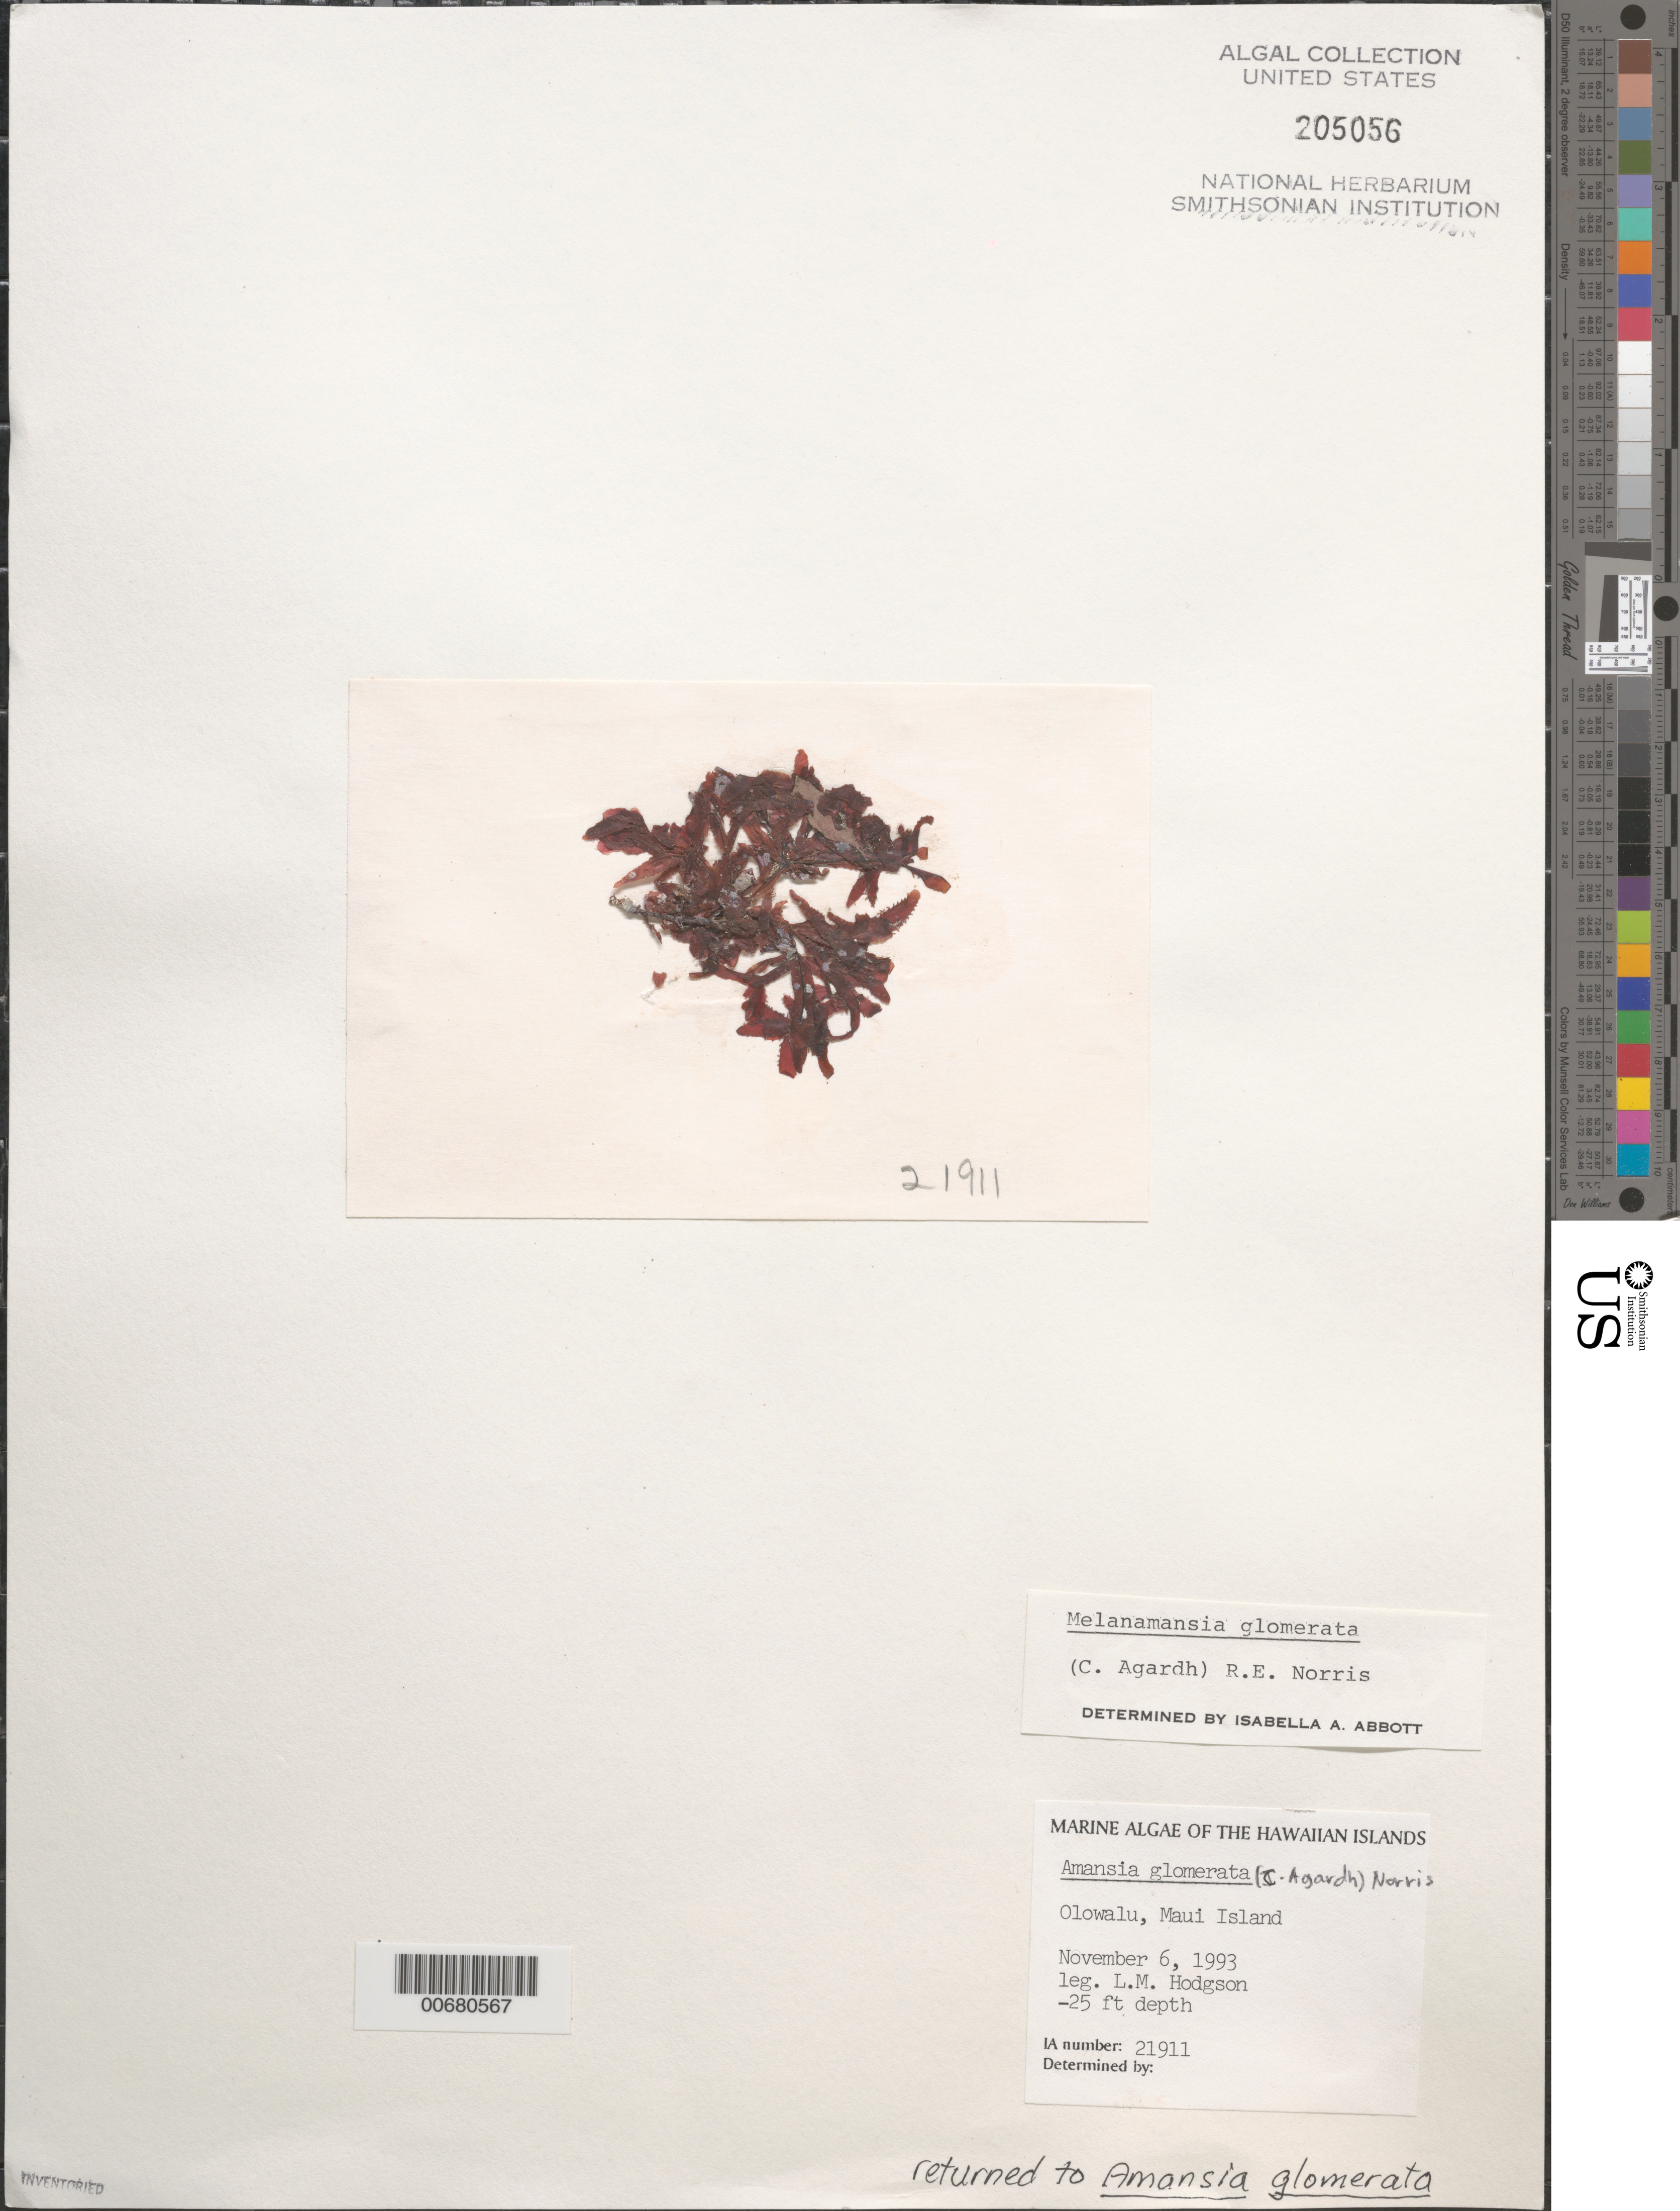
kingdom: Plantae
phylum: Rhodophyta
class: Florideophyceae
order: Ceramiales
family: Rhodomelaceae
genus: Amansia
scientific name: Amansia glomerata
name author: C. Agardh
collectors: L. M. Hodgson et al.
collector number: IAA 21911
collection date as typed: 06 Nov 1993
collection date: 1993-11-06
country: United States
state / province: Hawaii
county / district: Maui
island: Maui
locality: Olowalu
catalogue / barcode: US 205056